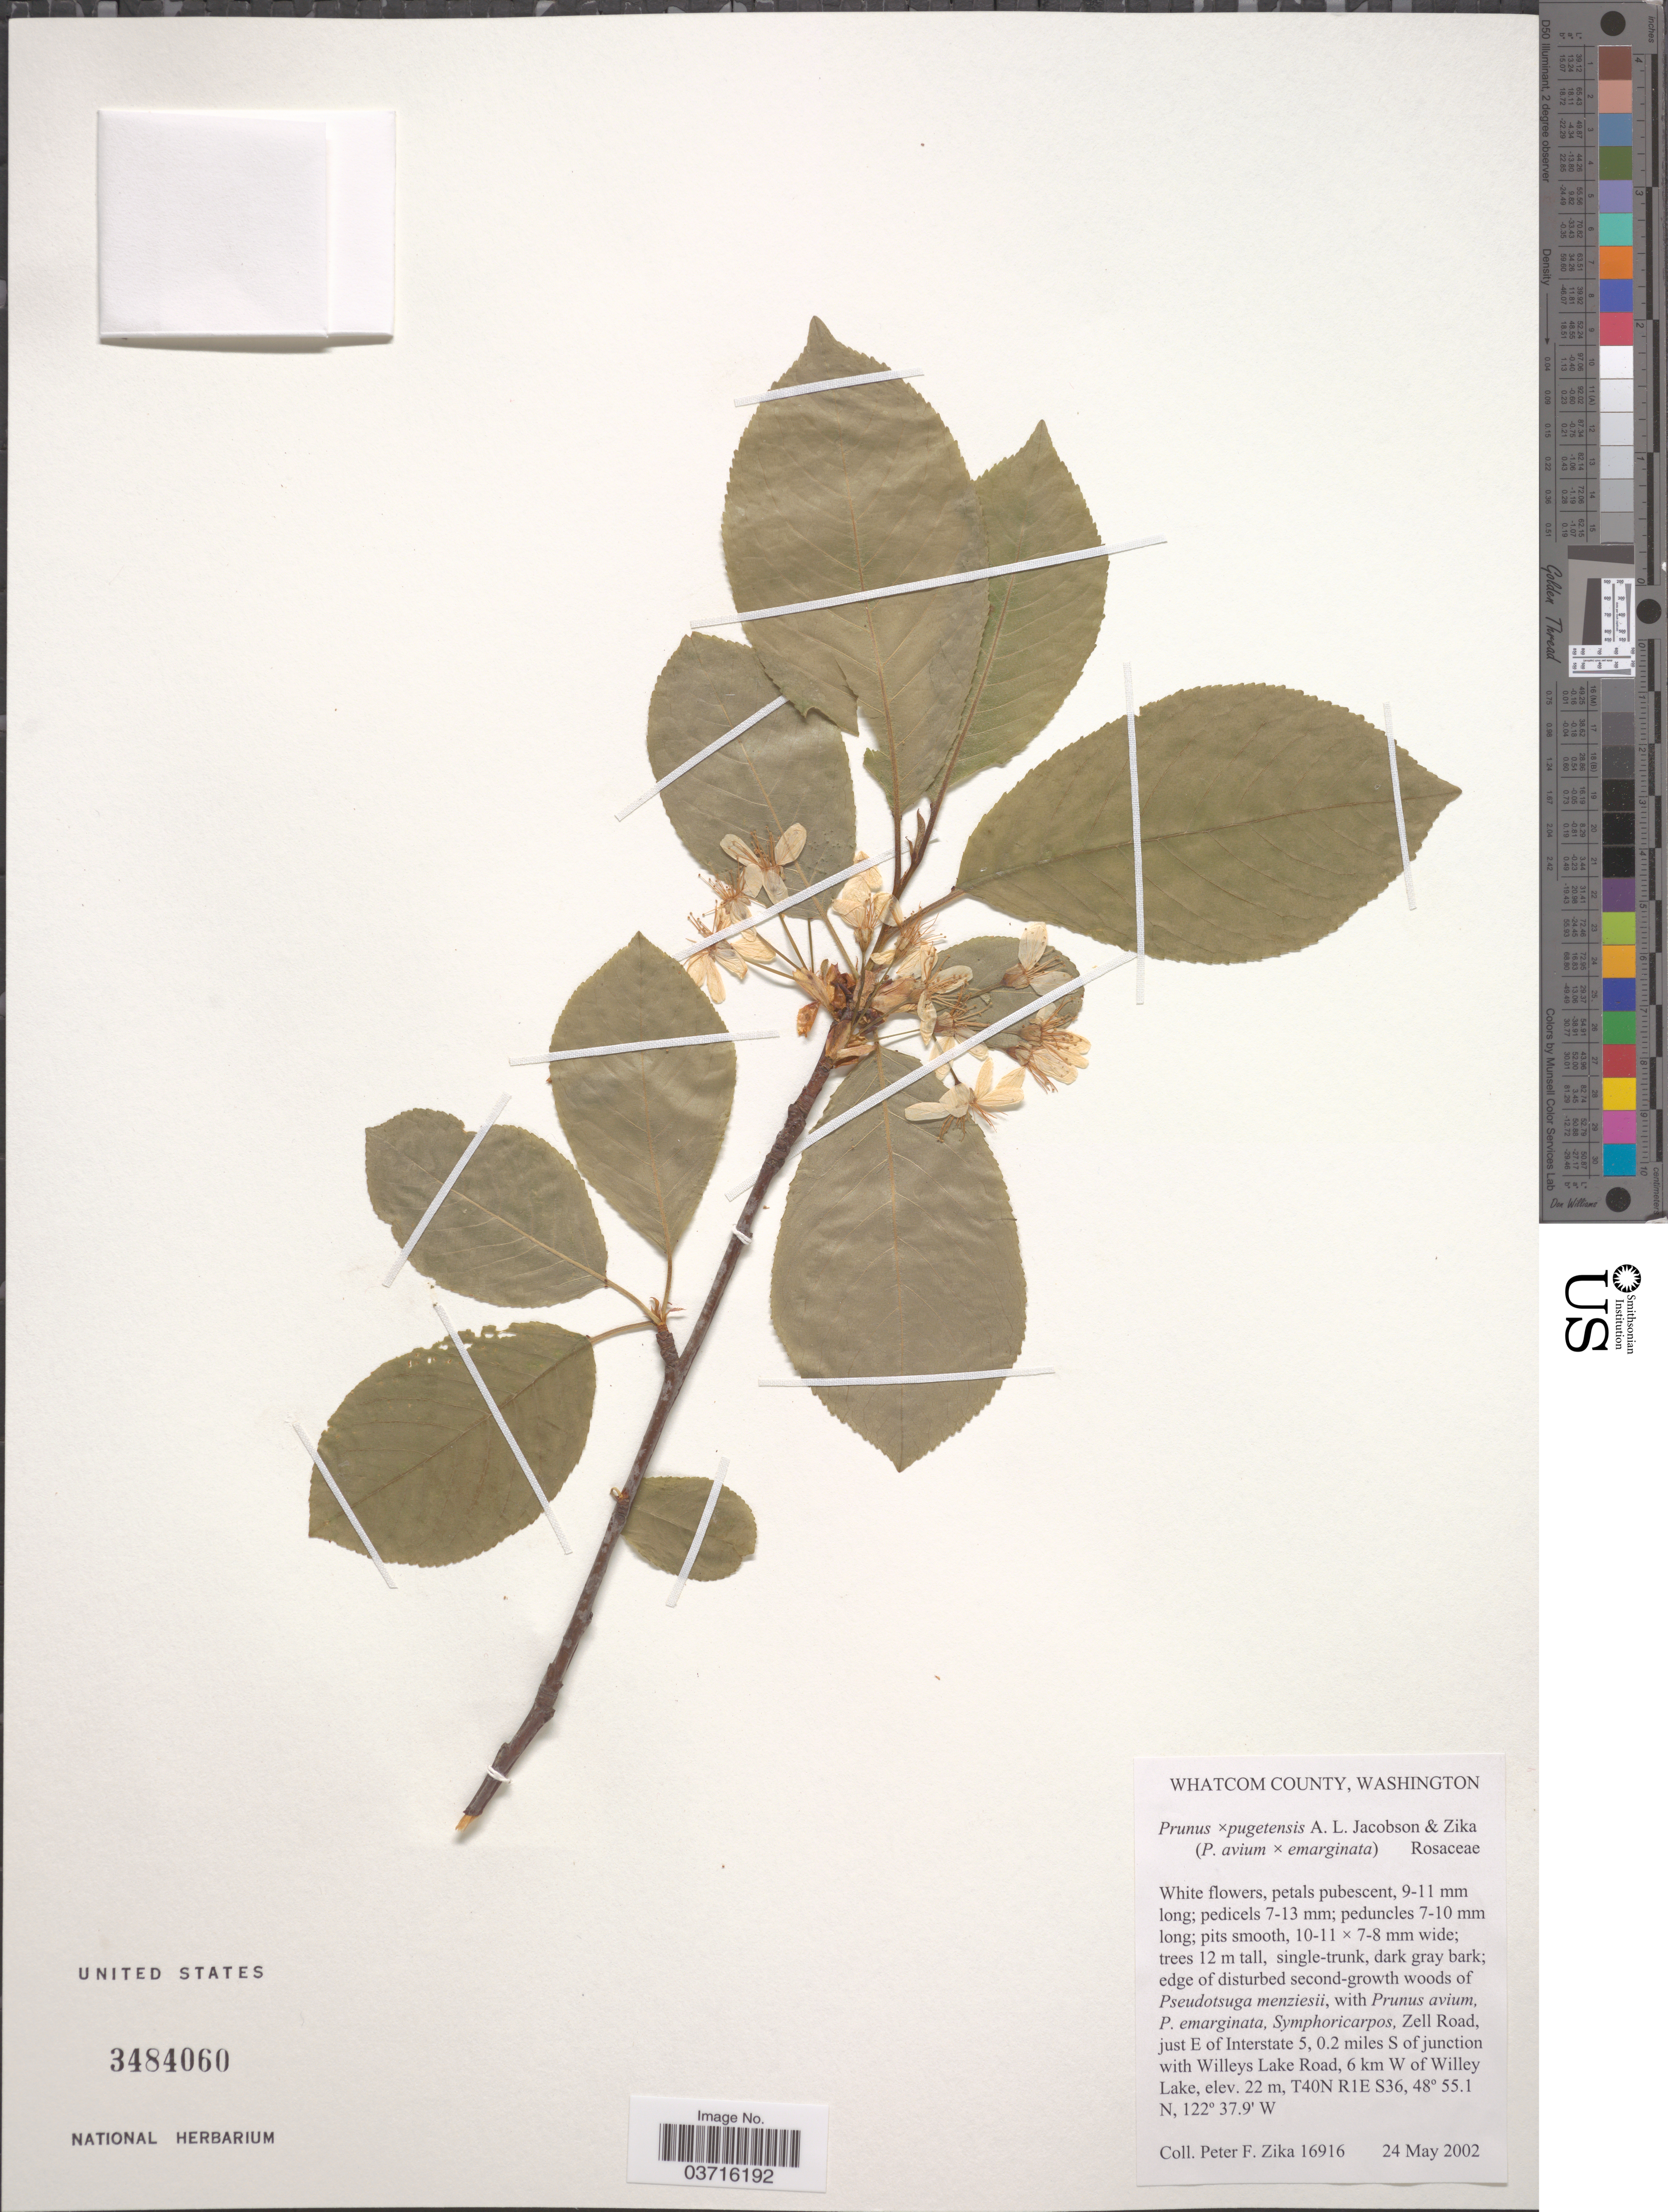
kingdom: Plantae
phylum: Tracheophyta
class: Magnoliopsida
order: Rosales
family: Rosaceae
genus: Prunus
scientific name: Prunus x pugetensis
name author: Jacobson & Zika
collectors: P. F. Zika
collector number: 16916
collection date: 2002-05-24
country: United States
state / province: Washington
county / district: Whatcom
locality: Whatcom County. Zell Road, just E of Interstate 5, 0.2 miles S of junction with Willeys Lake Road, 6 km W of Willey Lake. T40N R1E S36.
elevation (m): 22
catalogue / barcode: US 3484060